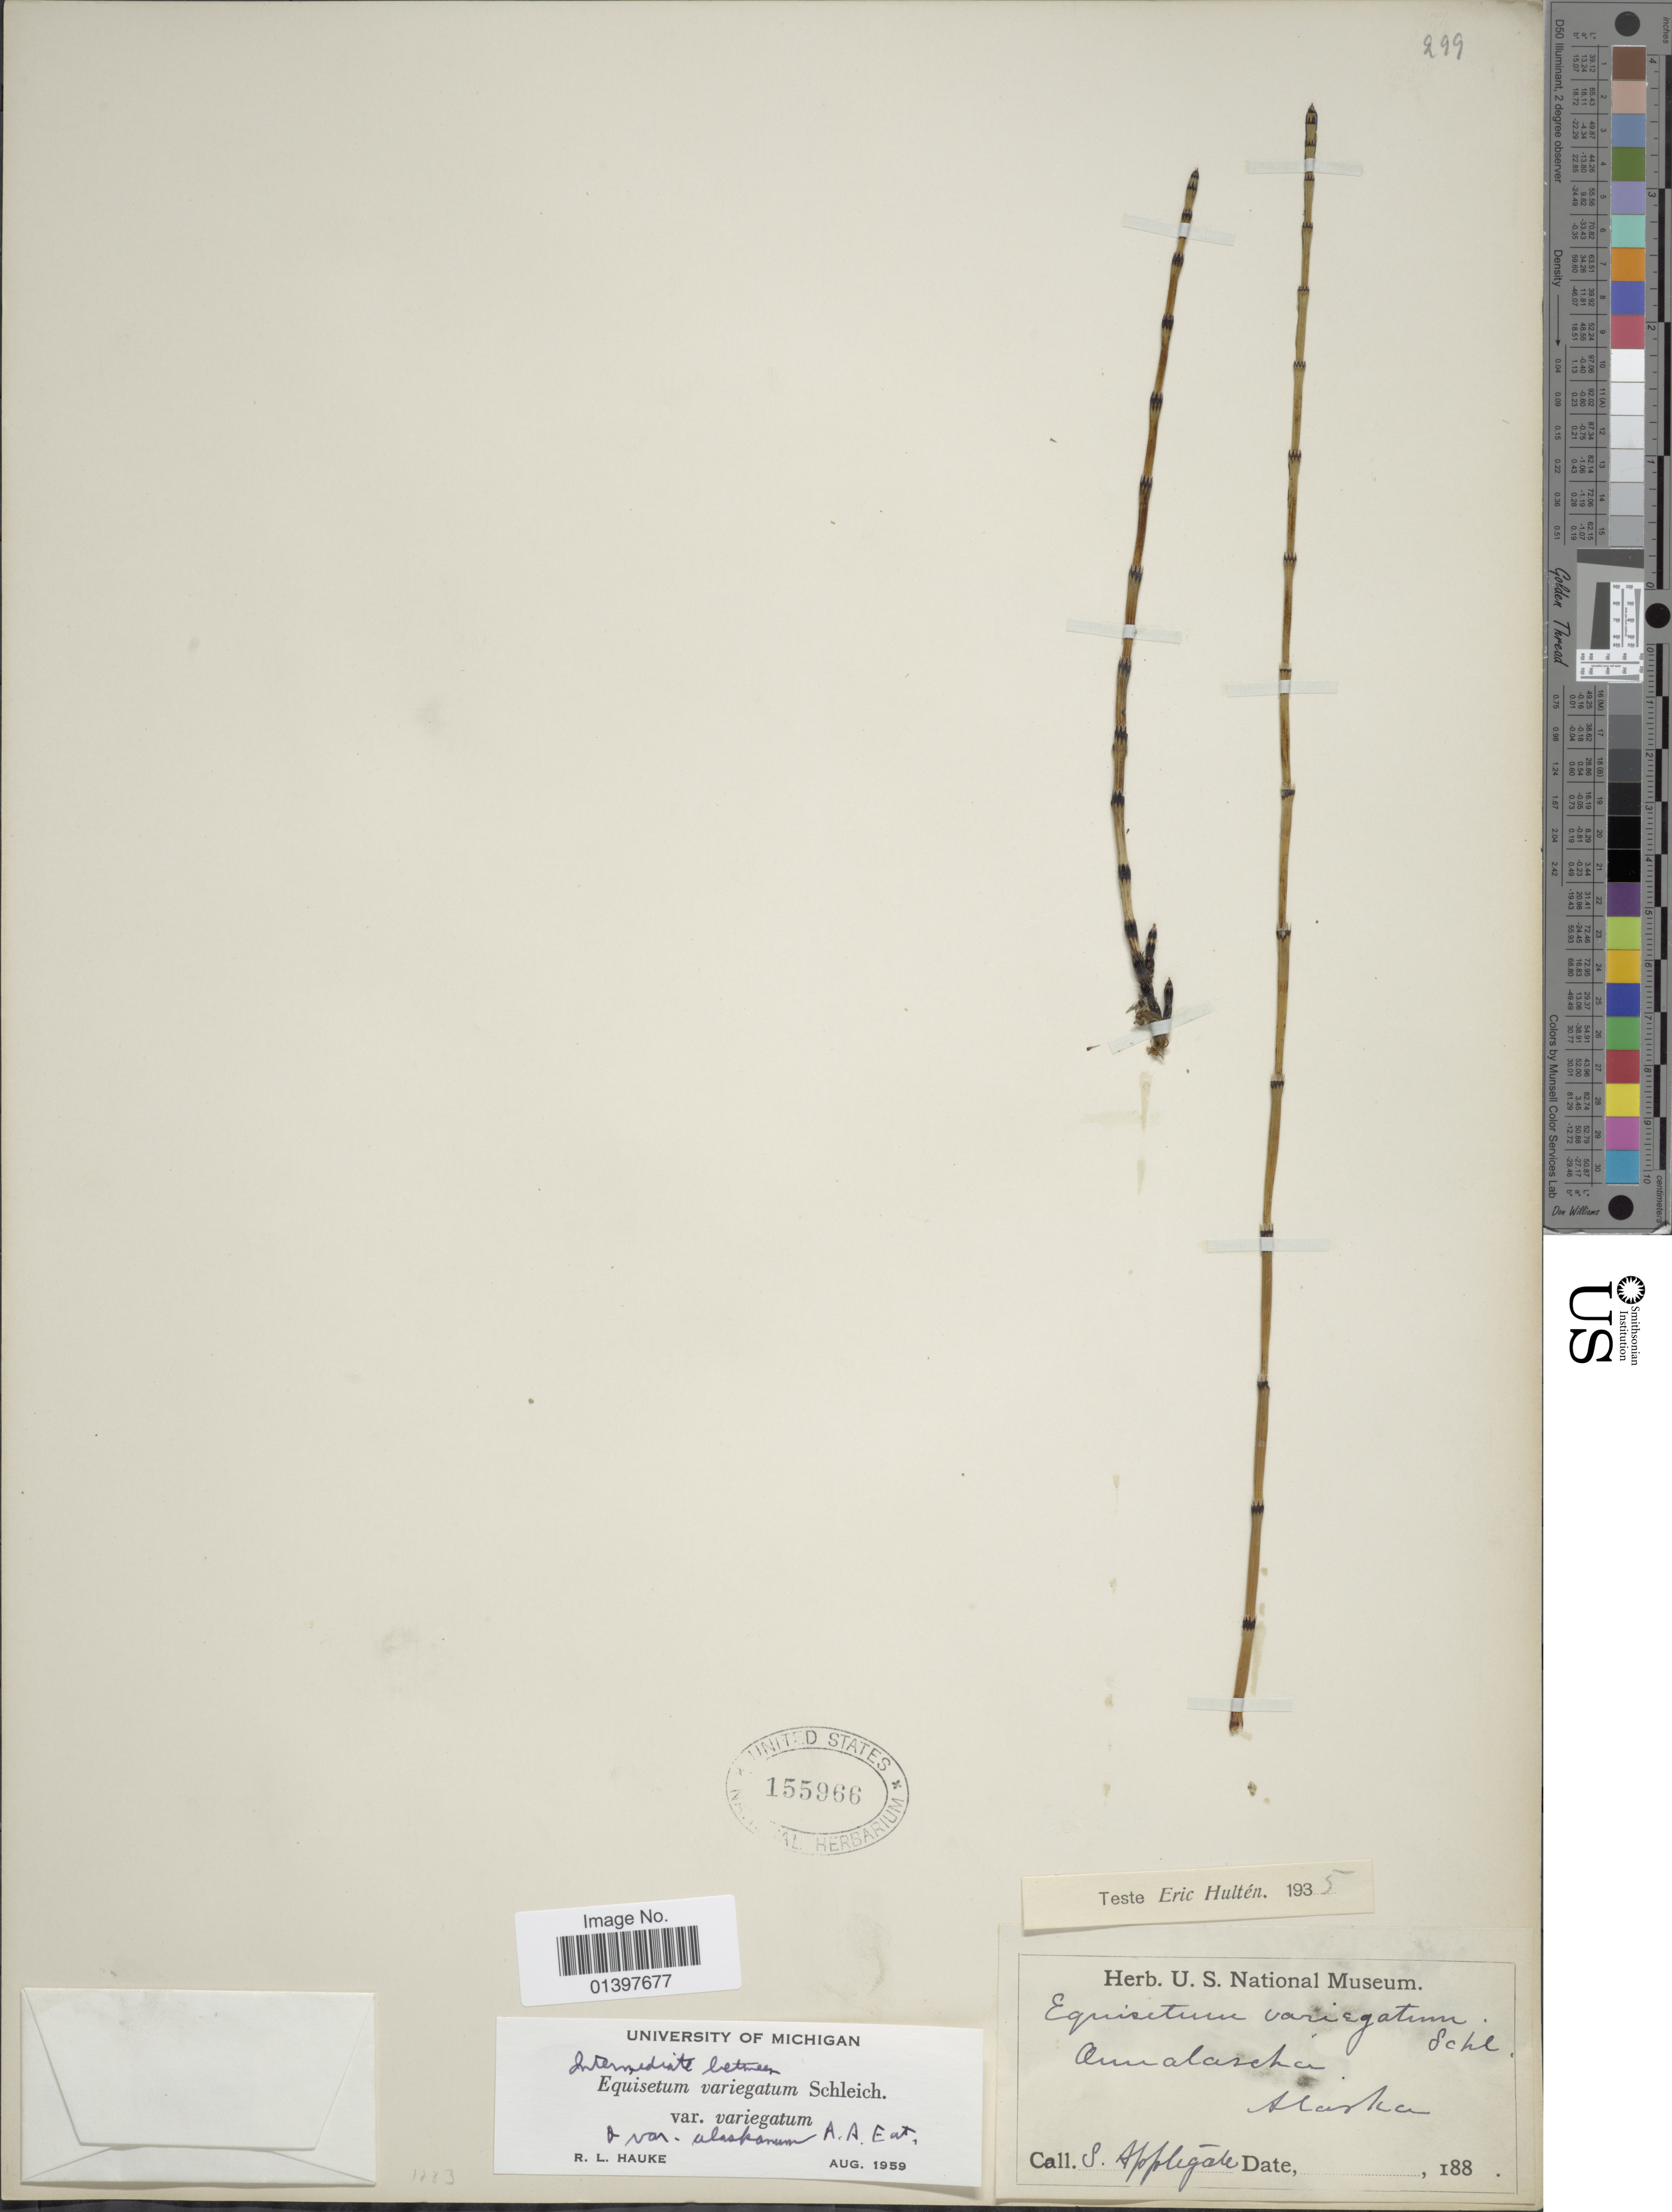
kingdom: Plantae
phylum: Tracheophyta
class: Polypodiopsida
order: Equisetales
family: Equisetaceae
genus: Equisetum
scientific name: Equisetum variegatum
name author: Schleich. ex F. Weber & D. Mohr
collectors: S. S. Applegate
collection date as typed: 188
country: United States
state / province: Alaska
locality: Amalascha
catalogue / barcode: US 155966